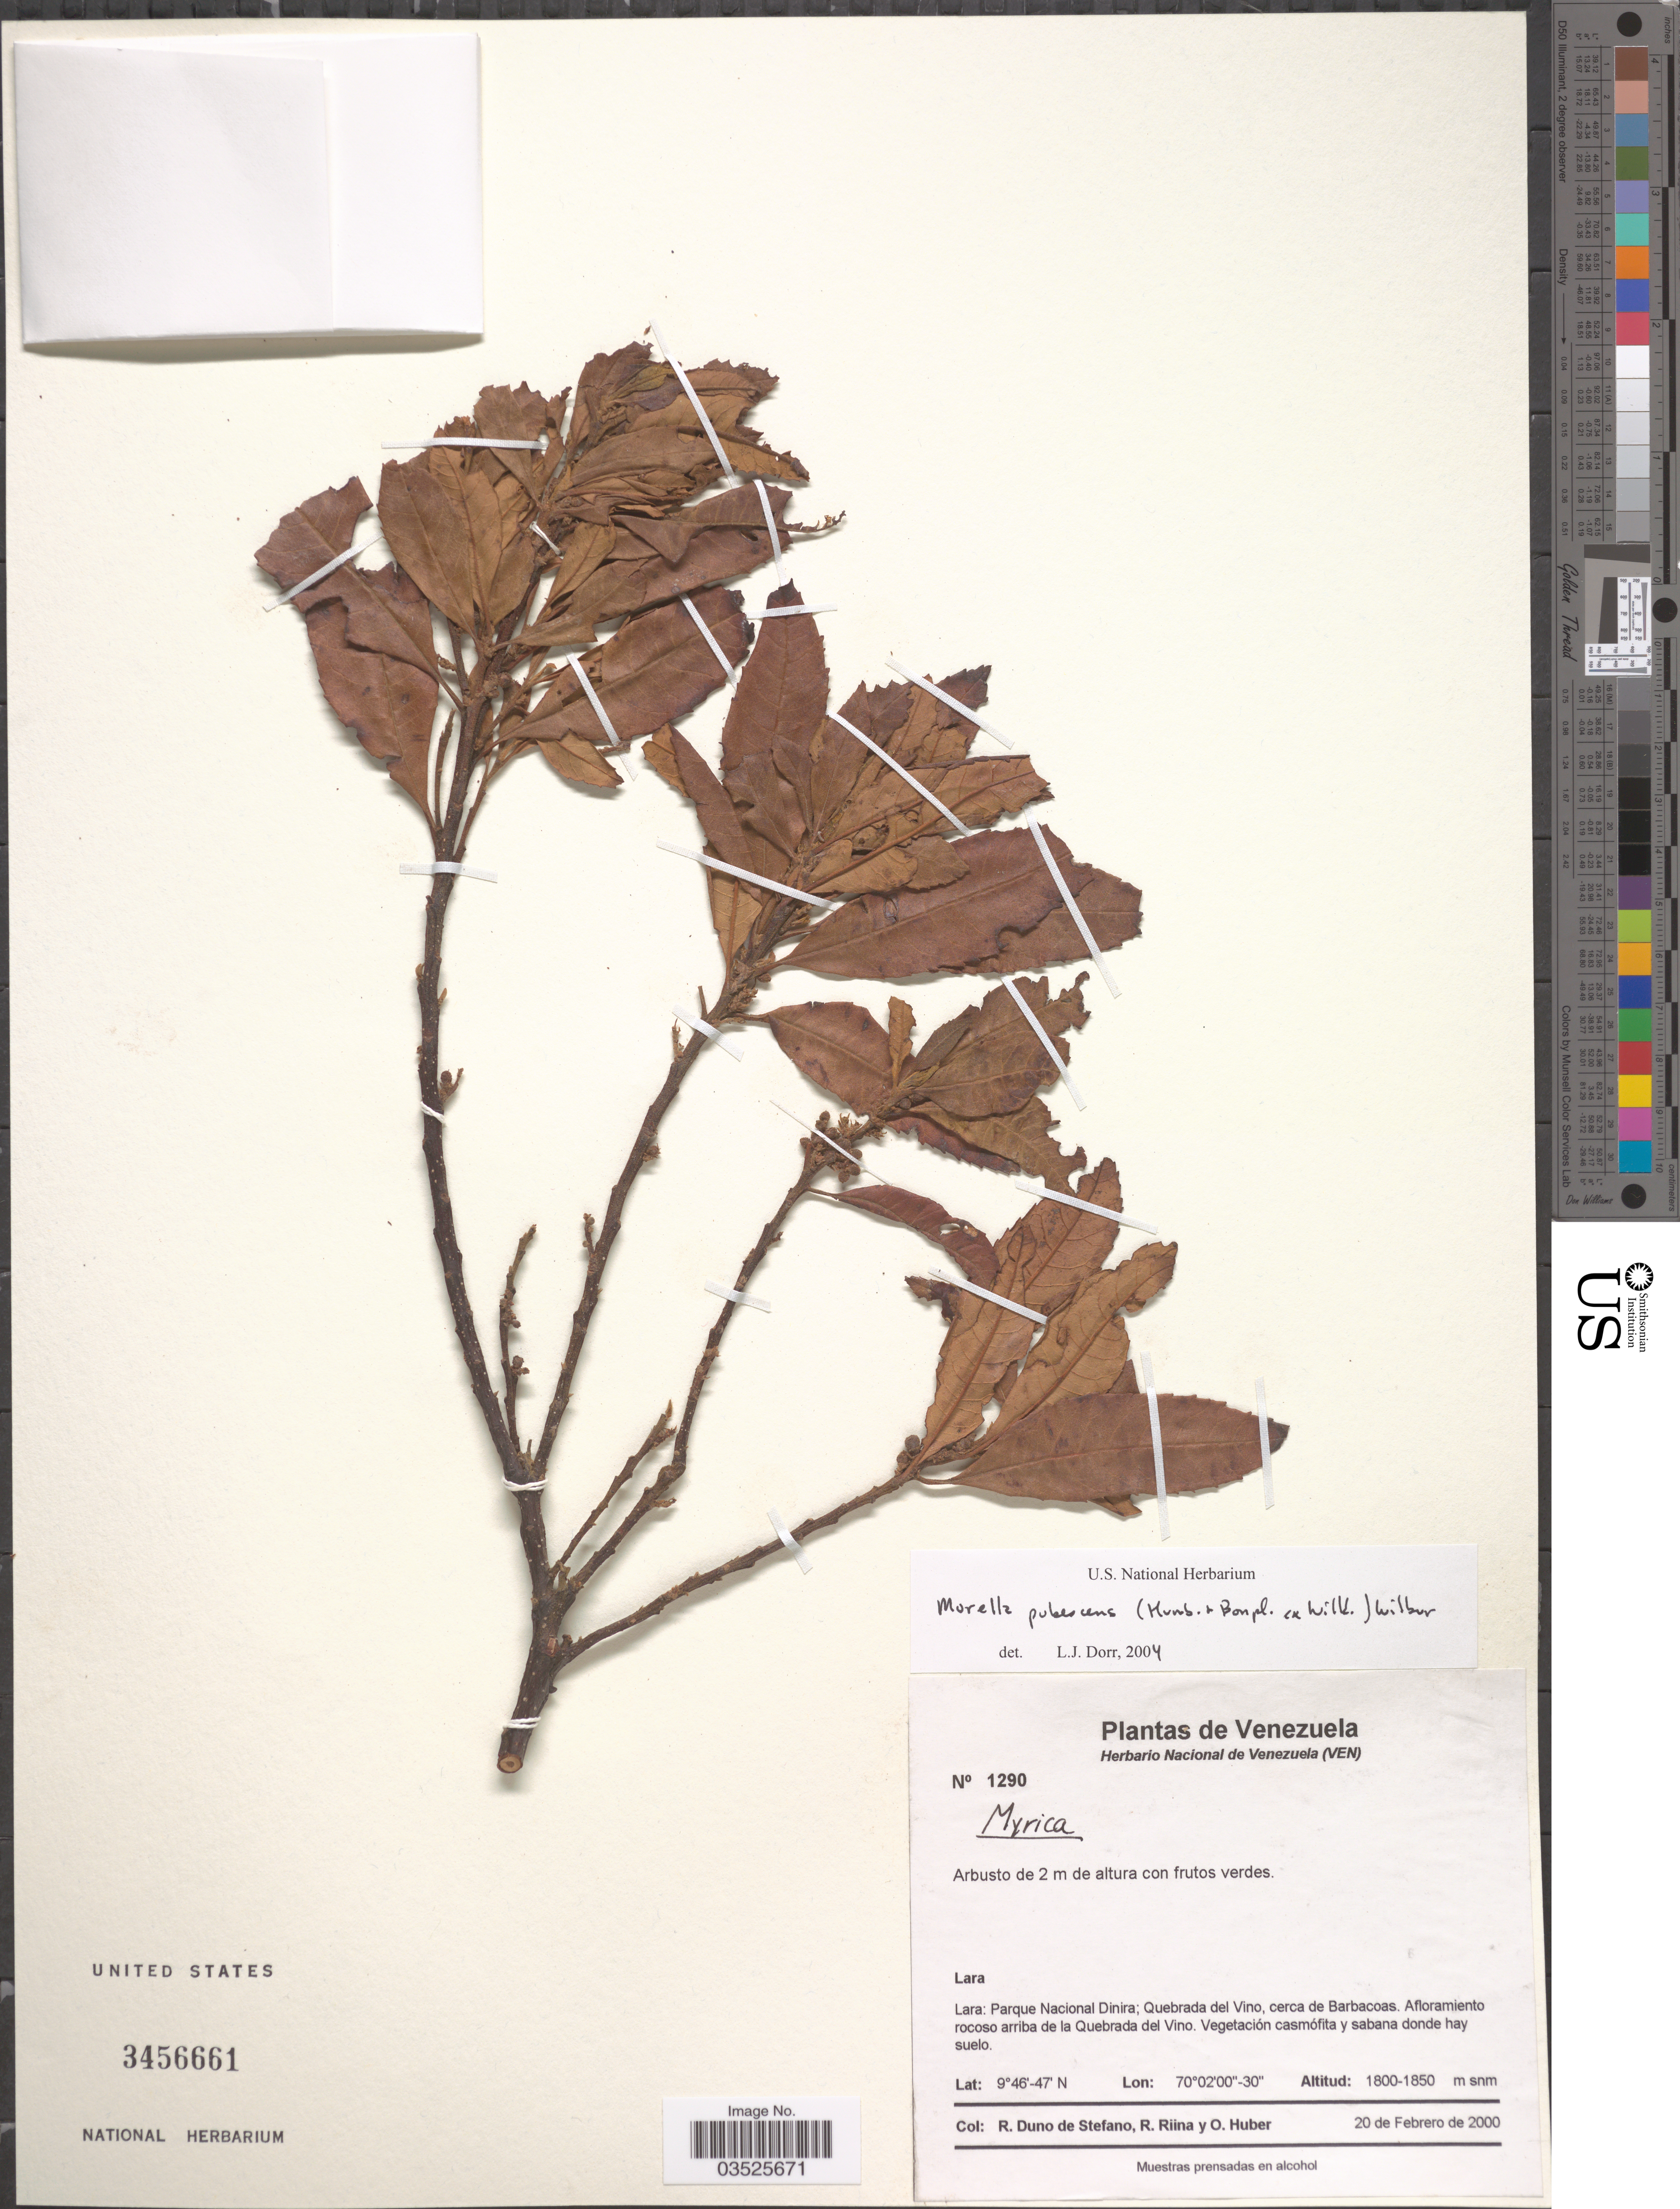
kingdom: Plantae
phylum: Tracheophyta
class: Magnoliopsida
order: Fagales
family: Myricaceae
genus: Morella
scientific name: Morella pubescens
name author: (Humb. & Bonpl. ex Willd.) Wilbur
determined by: Strong, M. T., (US), Smithsonian Institution - National Museum of Natural History (UNITED STATES)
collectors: R. Duno de Stefano, R. Riina & O. Huber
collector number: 1290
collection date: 2000-02-20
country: Venezuela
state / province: Lara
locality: Parque Nacional Dinira; Quebrada del Vino, cerca de Barbacoas. Afloramiento rocoso arriba de la Quebrada del Vino.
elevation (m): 1800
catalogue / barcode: US 3456661